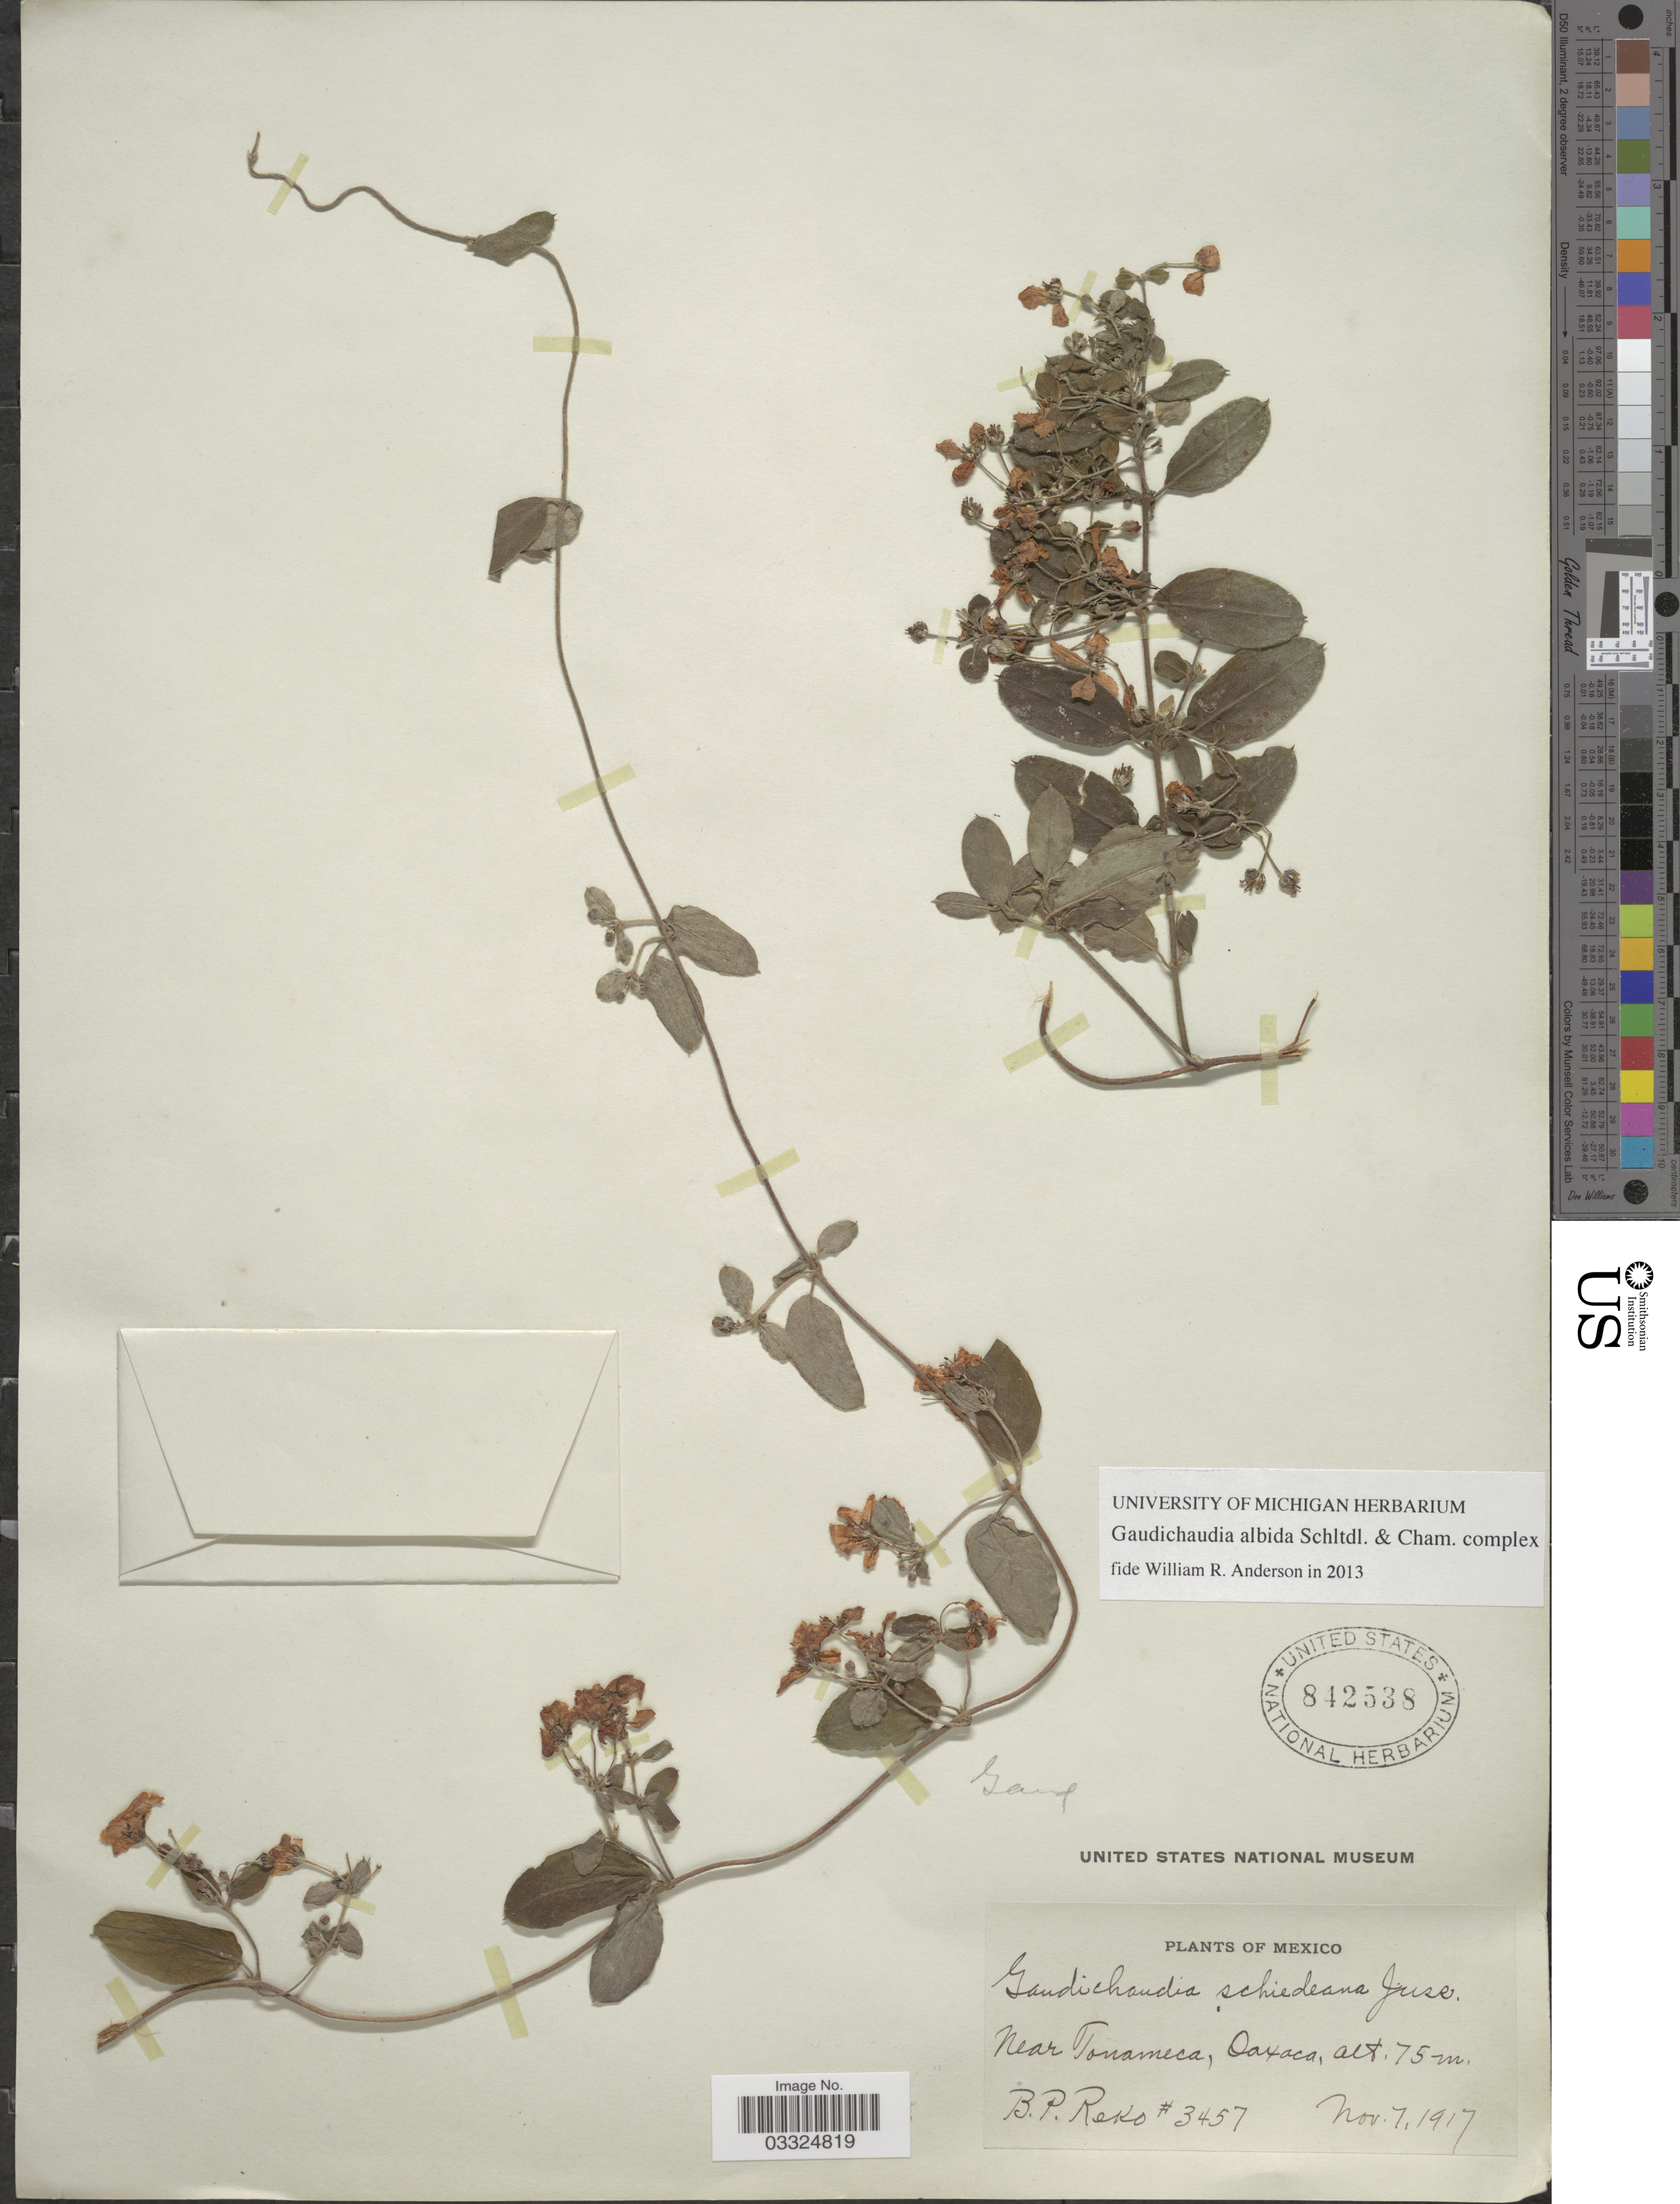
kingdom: Plantae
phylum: Tracheophyta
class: Magnoliopsida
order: Malpighiales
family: Malpighiaceae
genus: Gaudichaudia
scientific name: Gaudichaudia albida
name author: Schltdl. & Cham.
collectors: B. P. Reko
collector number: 3457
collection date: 1917-11-07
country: Mexico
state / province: Oaxaca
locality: Near Tonameca.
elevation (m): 75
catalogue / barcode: US 842538